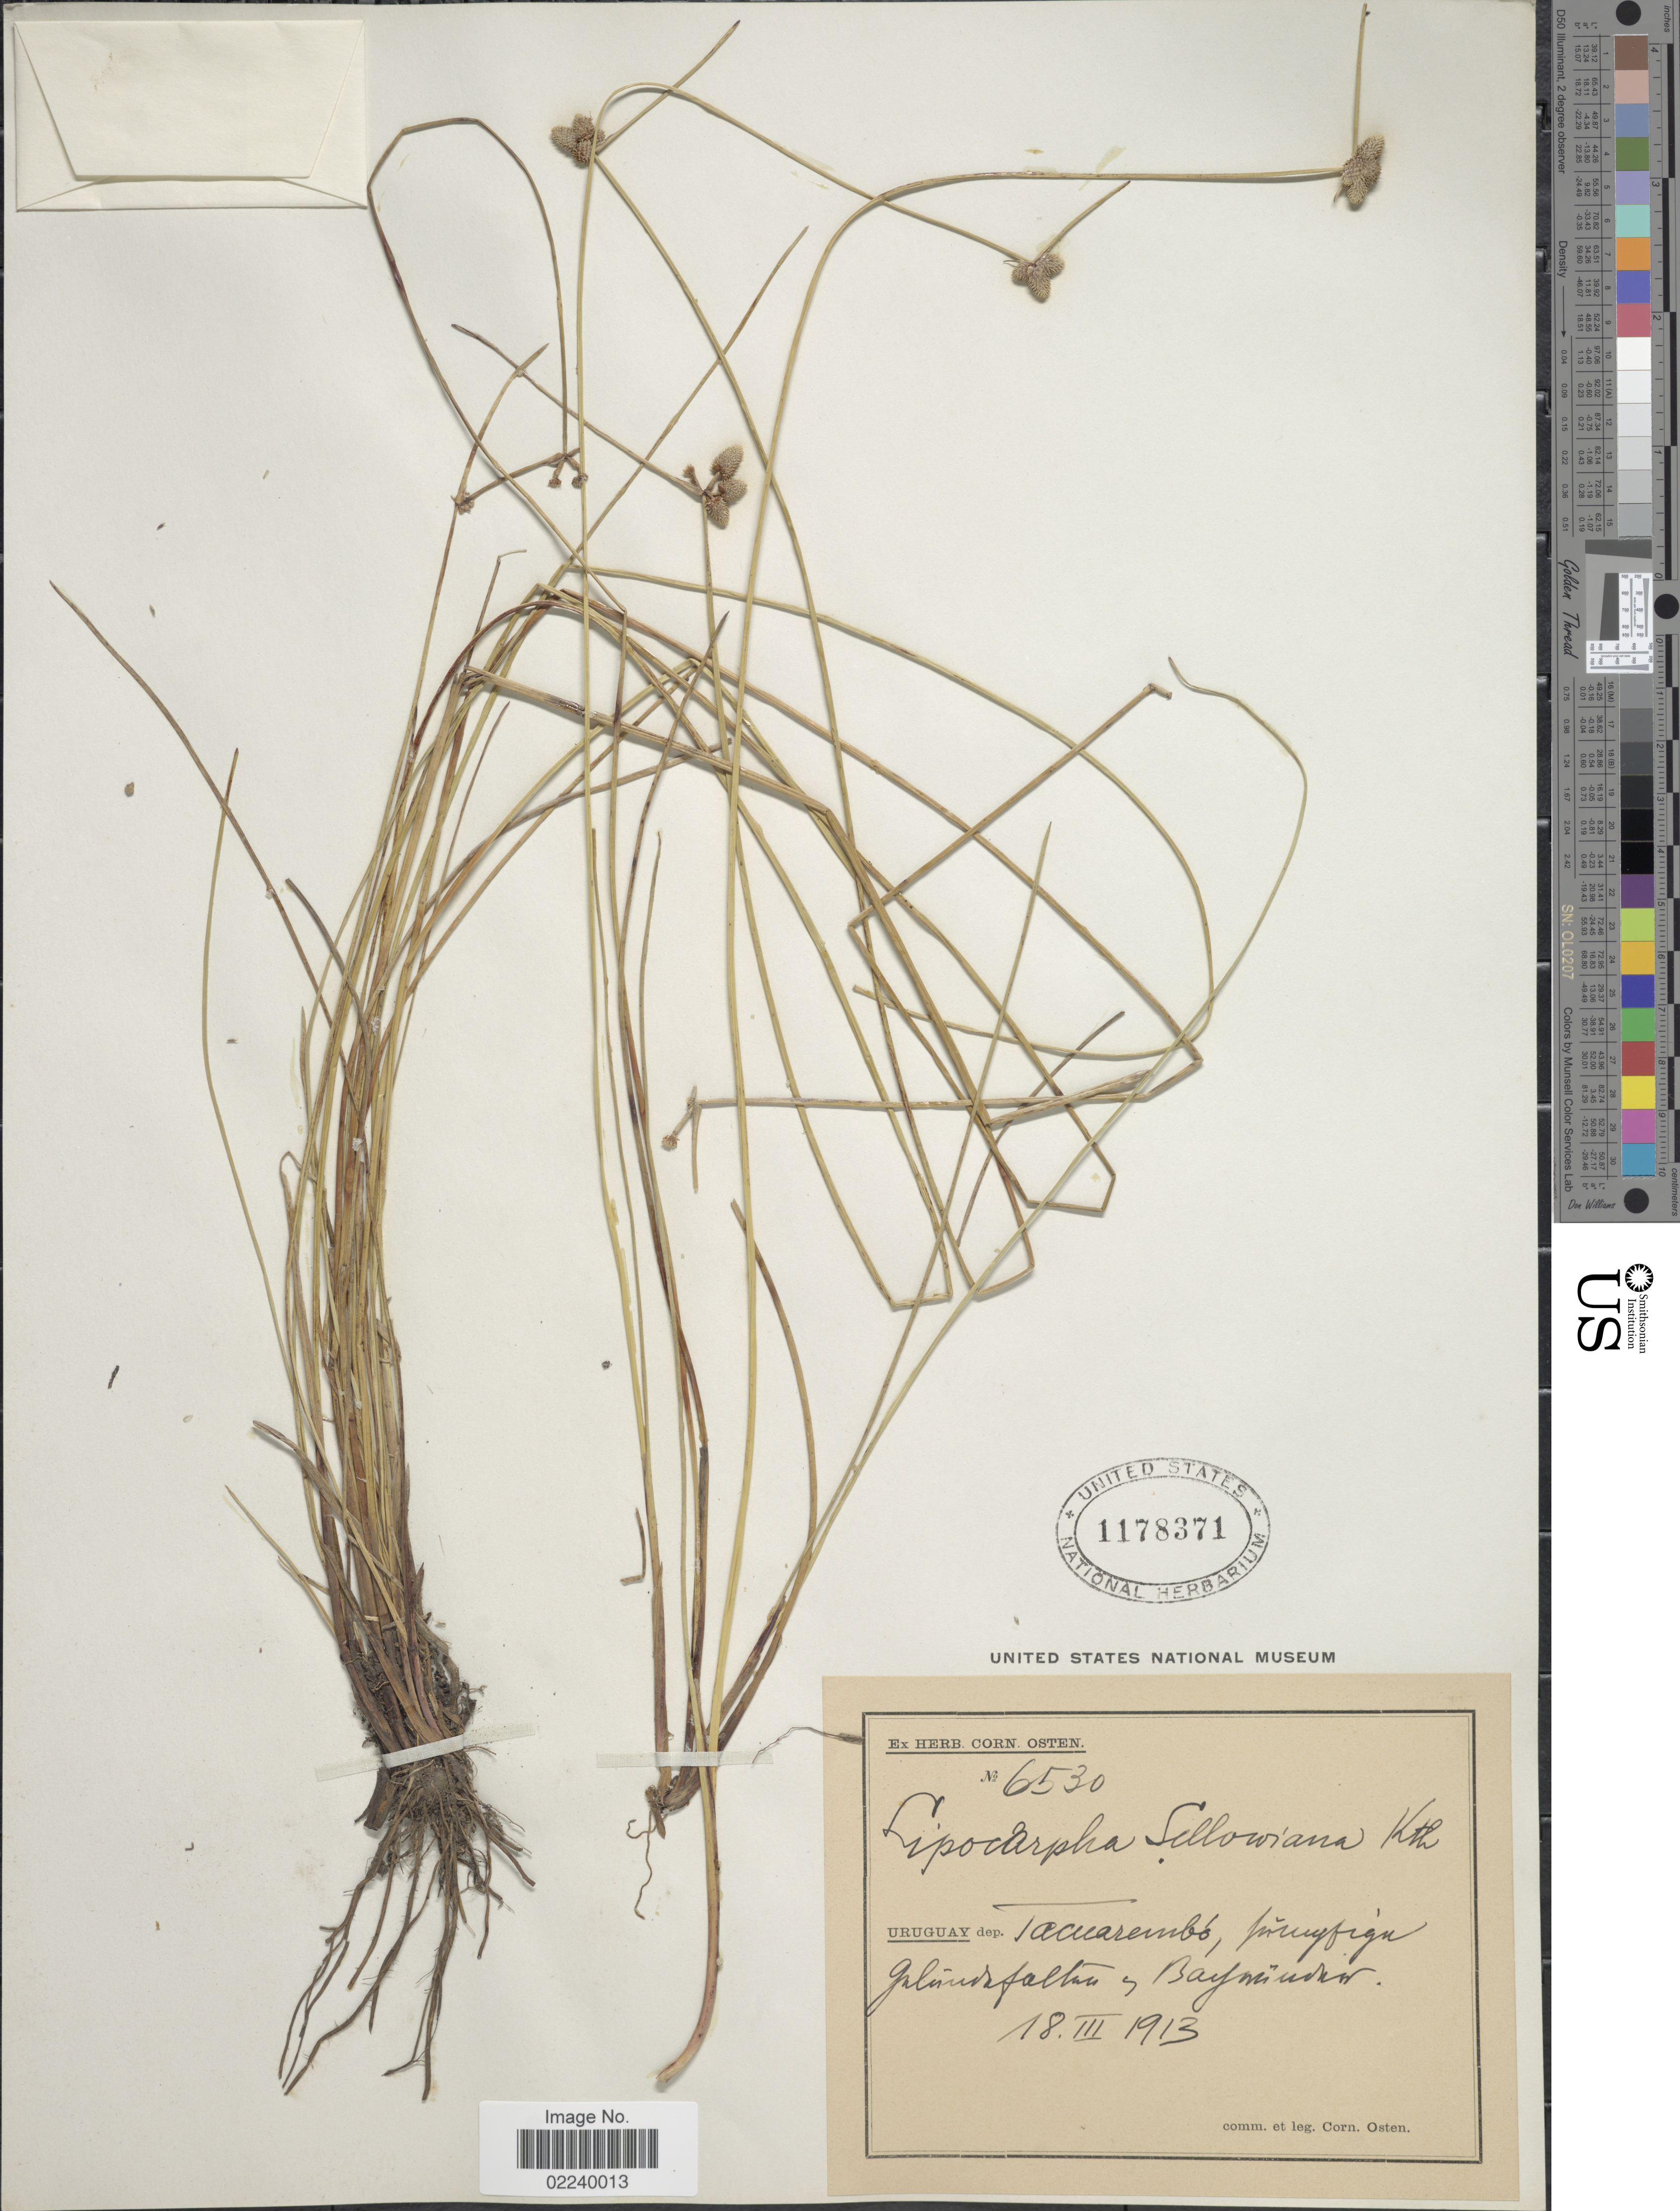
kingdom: Plantae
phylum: Tracheophyta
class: Liliopsida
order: Poales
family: Cyperaceae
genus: Cyperus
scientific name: Cyperus sellowianus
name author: (Kunth) T. Koyama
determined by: Strong, Mark T., (BOT), Smithsonian Institution - National Museum of Natural History (UNITED STATES)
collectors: C. Osten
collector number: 6530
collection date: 1913-03-18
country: Uruguay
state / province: Tacuarembó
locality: Prunfign galindafallau y Baynundhir [interpreted]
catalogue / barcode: US 1178371